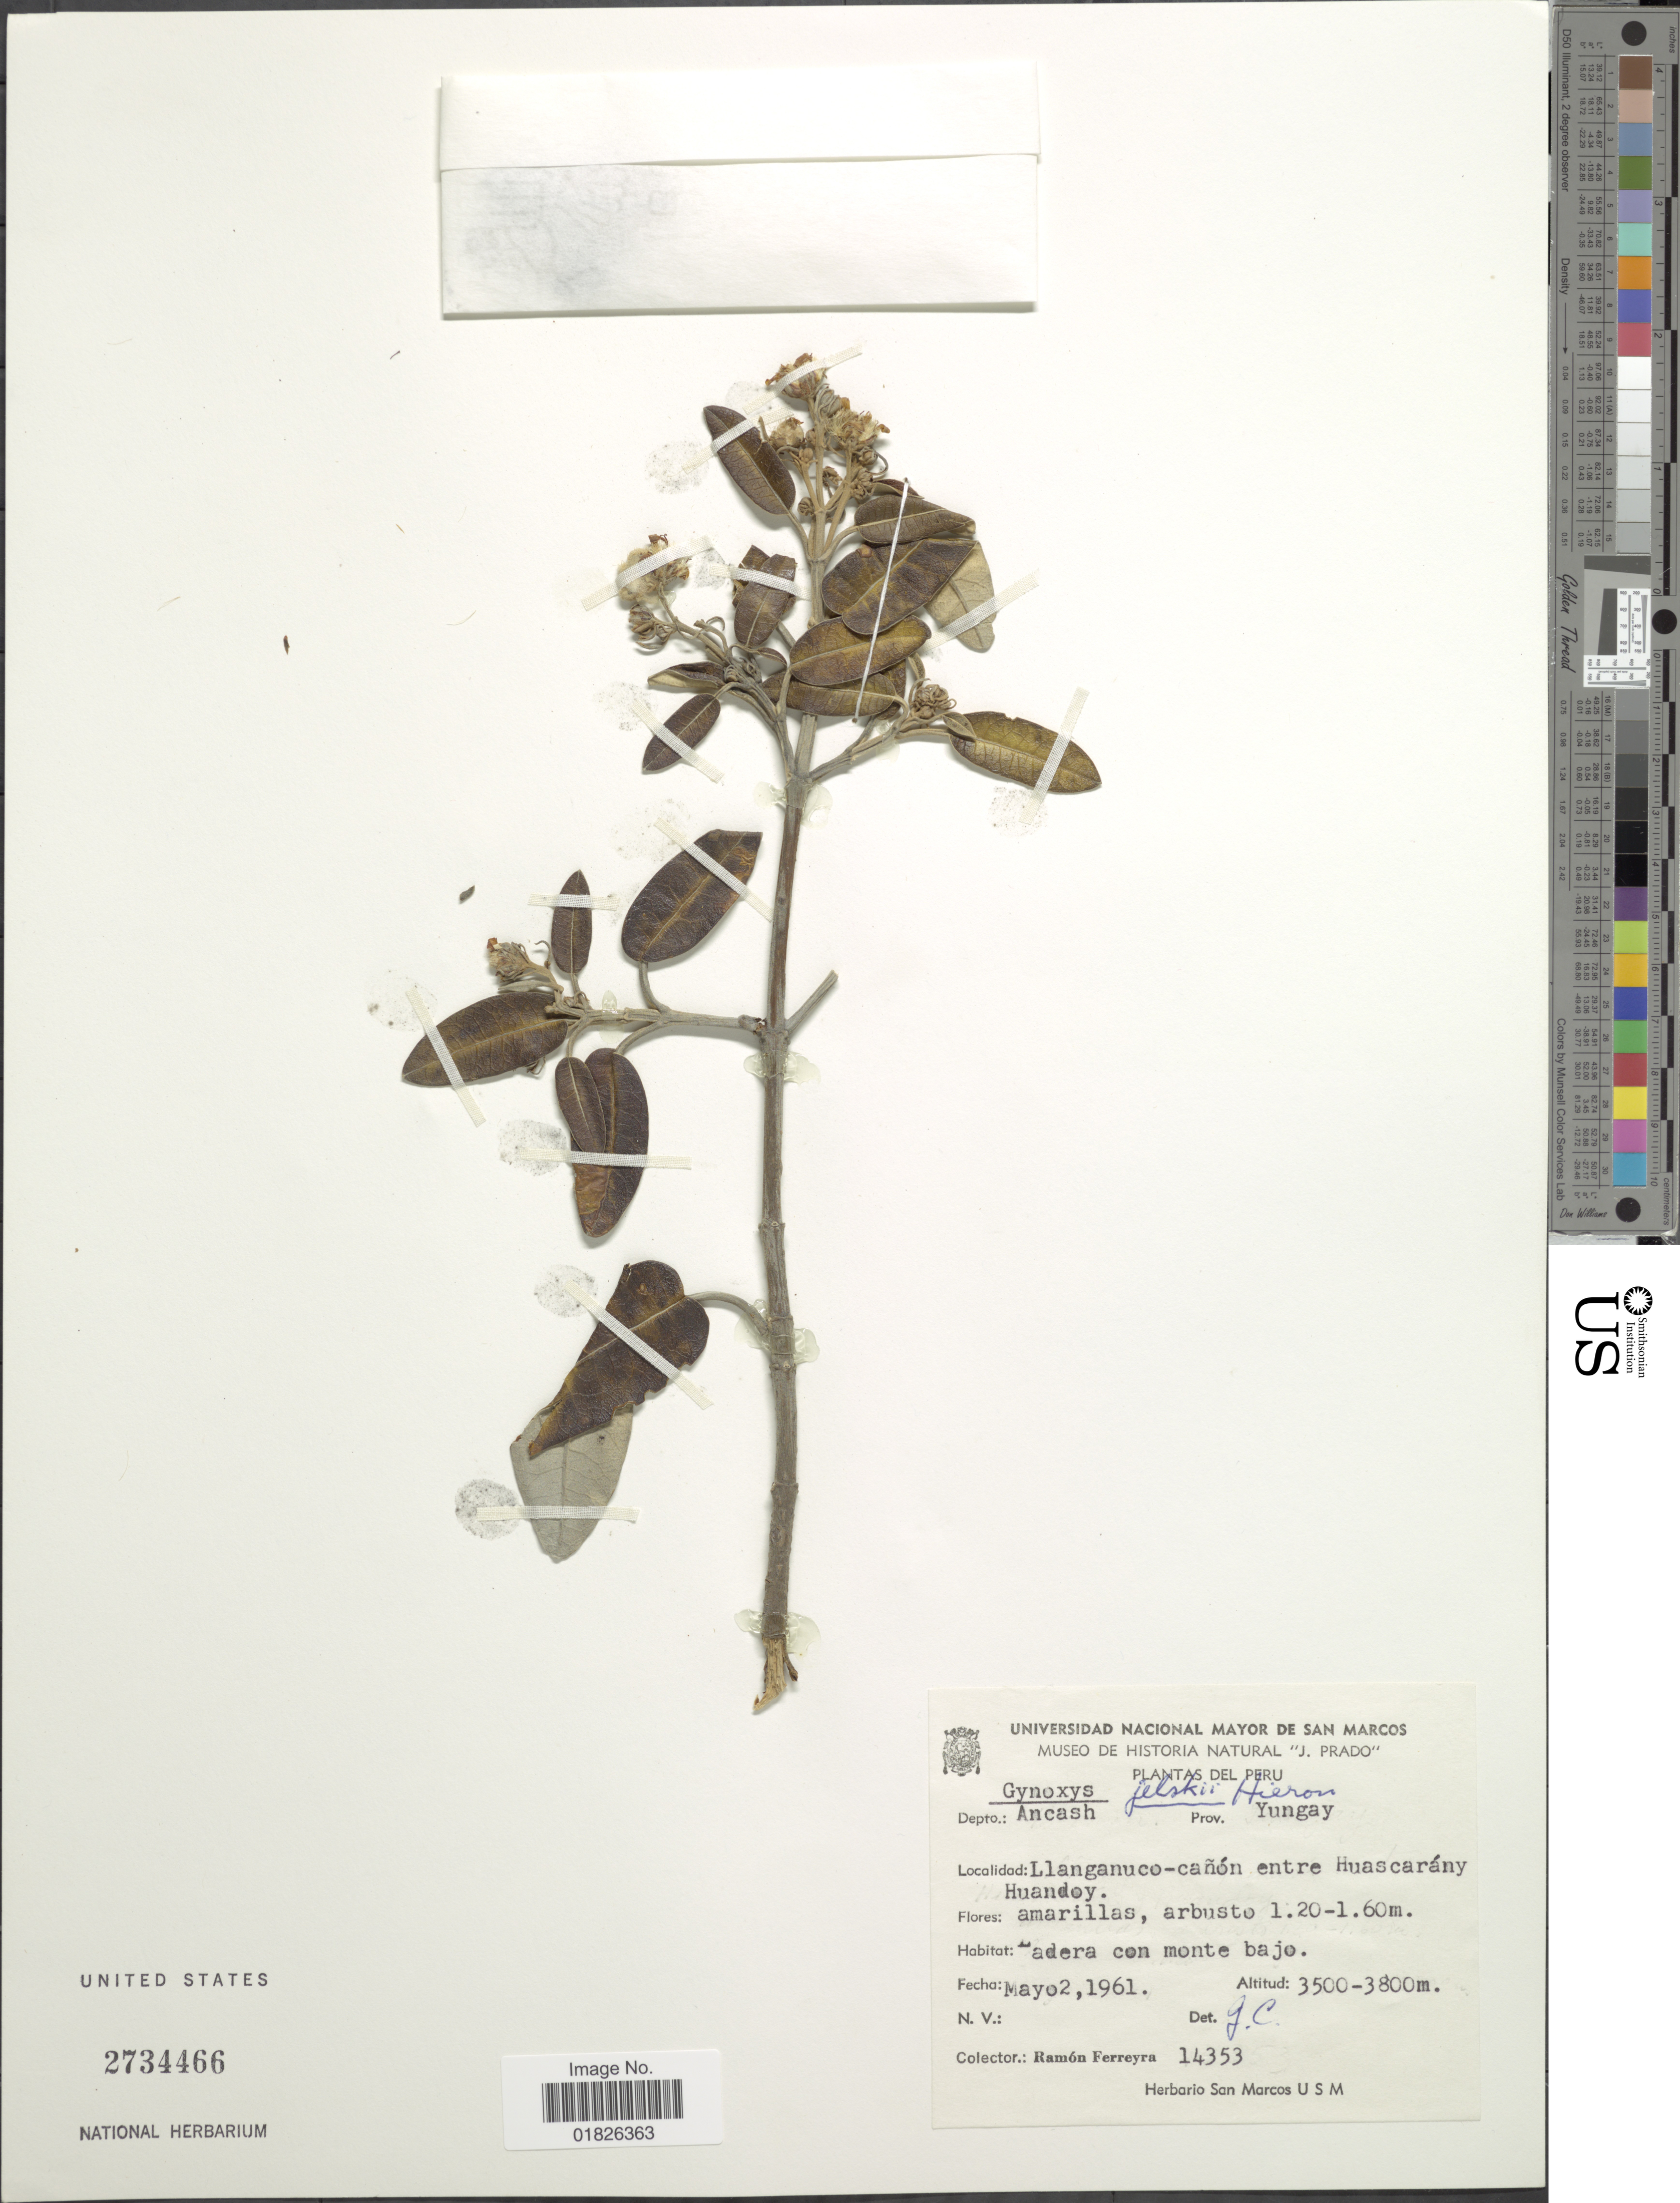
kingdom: Plantae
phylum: Tracheophyta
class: Magnoliopsida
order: Asterales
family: Asteraceae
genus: Gynoxys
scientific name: Gynoxys jelskii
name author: Hieron.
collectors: R. A. Ferreyra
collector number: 14353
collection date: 1961-05-02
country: Peru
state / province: Ancash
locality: Prov. Yungay, Llanganuco-cañon entre Huascarany Huandoy.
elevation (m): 3500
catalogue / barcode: US 2734466